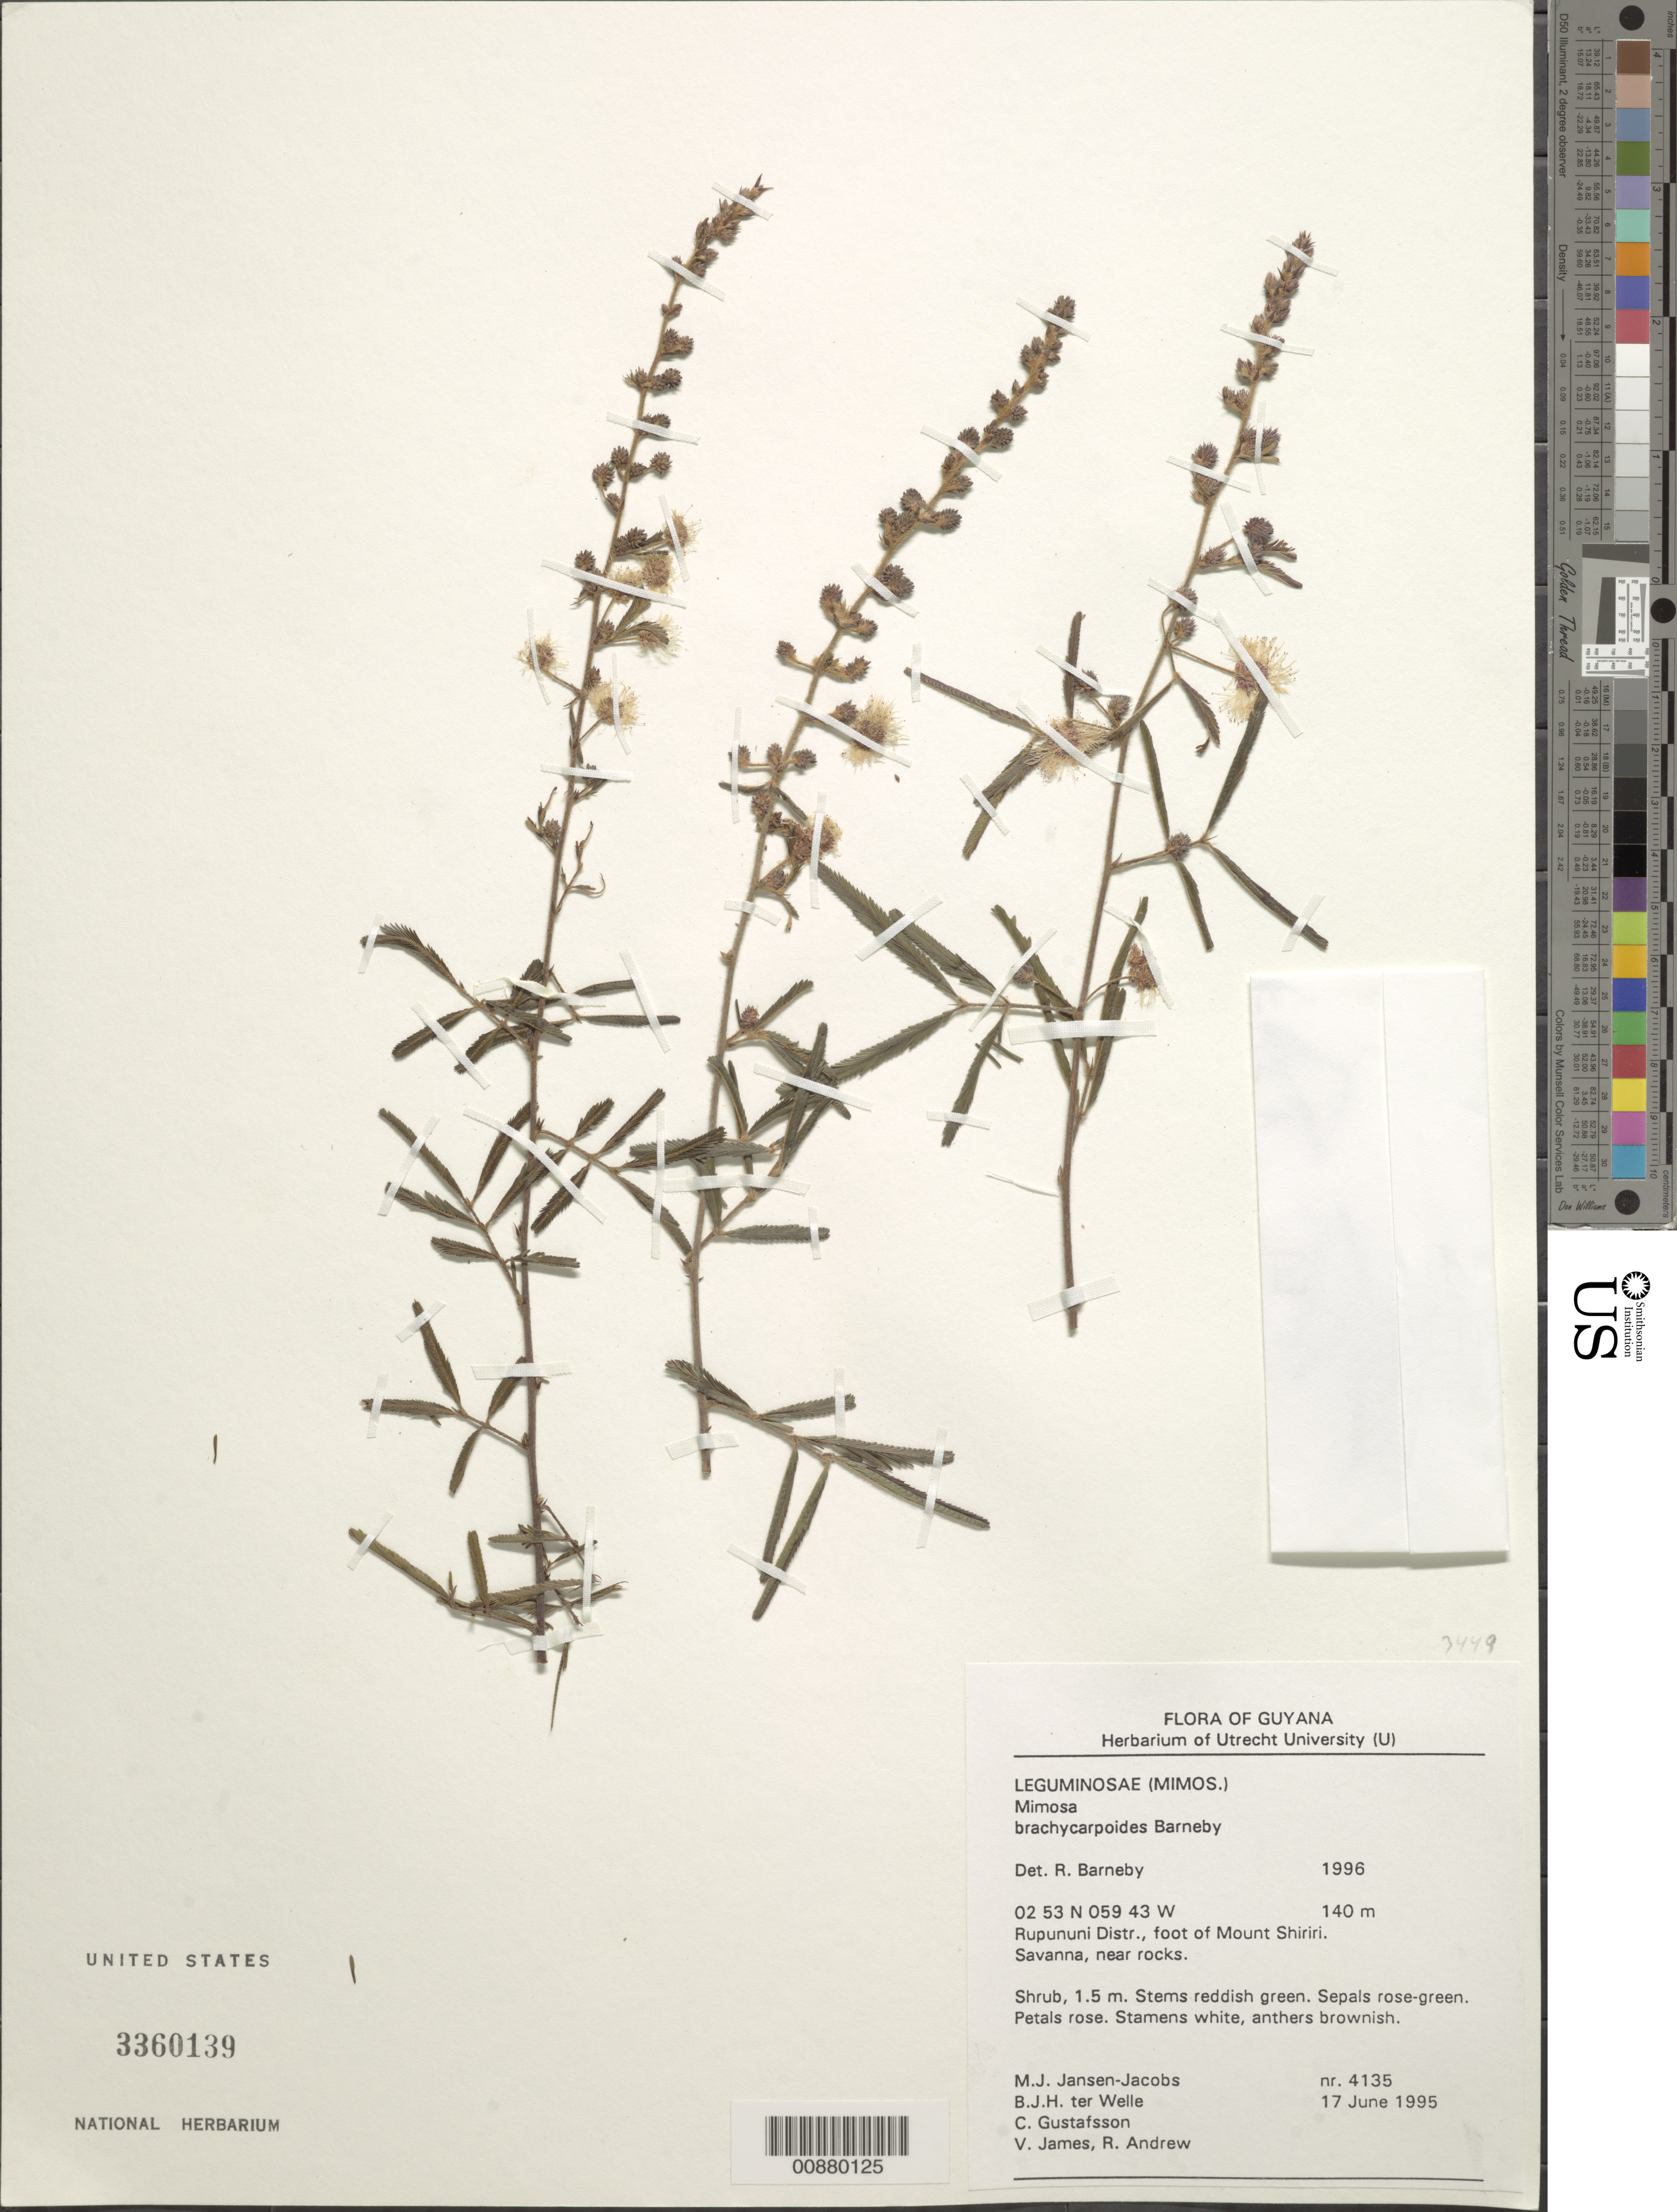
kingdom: Plantae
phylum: Tracheophyta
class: Magnoliopsida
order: Fabales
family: Fabaceae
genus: Mimosa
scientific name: Mimosa brachycarpoides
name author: Barneby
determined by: Barneby, Rupert C., (NY)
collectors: M. J. Jansen-Jacobs, B. Welle, C. G. Gustafsson, V. James & R. Andrew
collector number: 4135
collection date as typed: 17-Jun-95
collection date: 1995-06-17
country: Guyana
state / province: U. Takutu-U. Essequibo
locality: Mount Shiriri, at foot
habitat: Savanna, near rocks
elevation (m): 140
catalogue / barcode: US 3360139